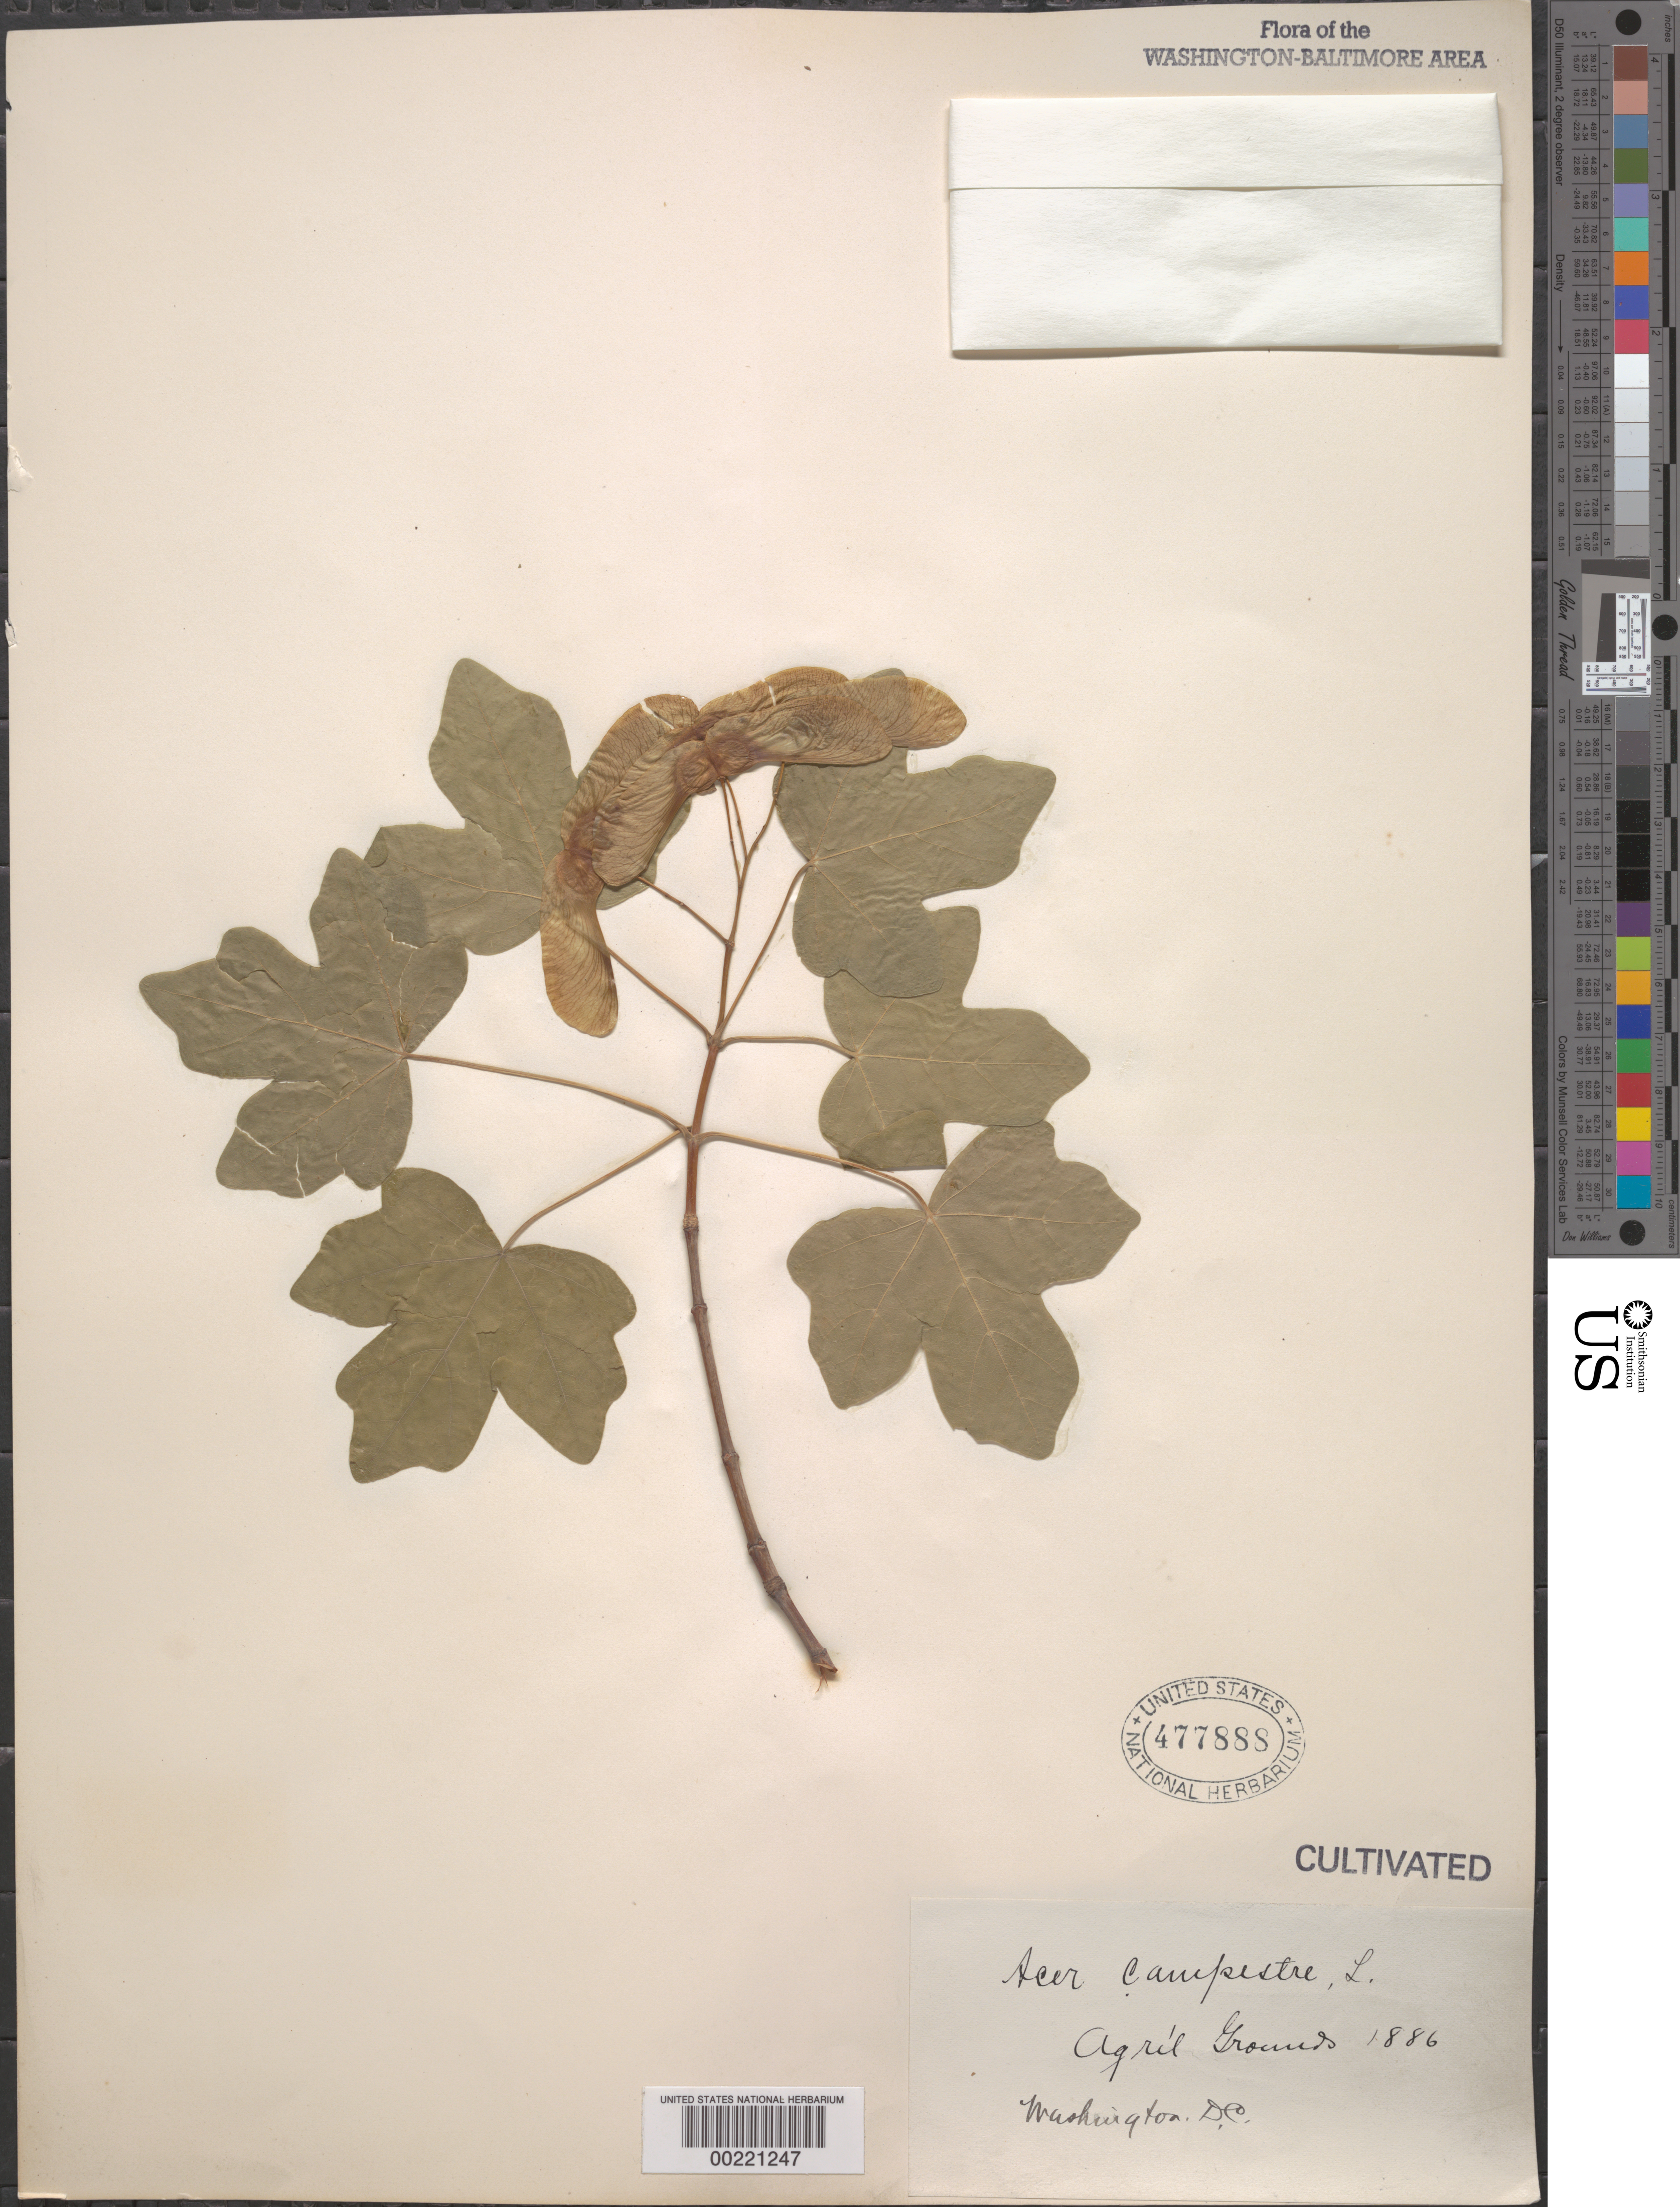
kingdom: Plantae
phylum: Tracheophyta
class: Magnoliopsida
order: Sapindales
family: Sapindaceae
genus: Acer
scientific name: Acer campestre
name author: L.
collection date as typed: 1886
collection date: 1886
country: United States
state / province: District of Columbia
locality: Department of Agriculture grounds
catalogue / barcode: US 477888